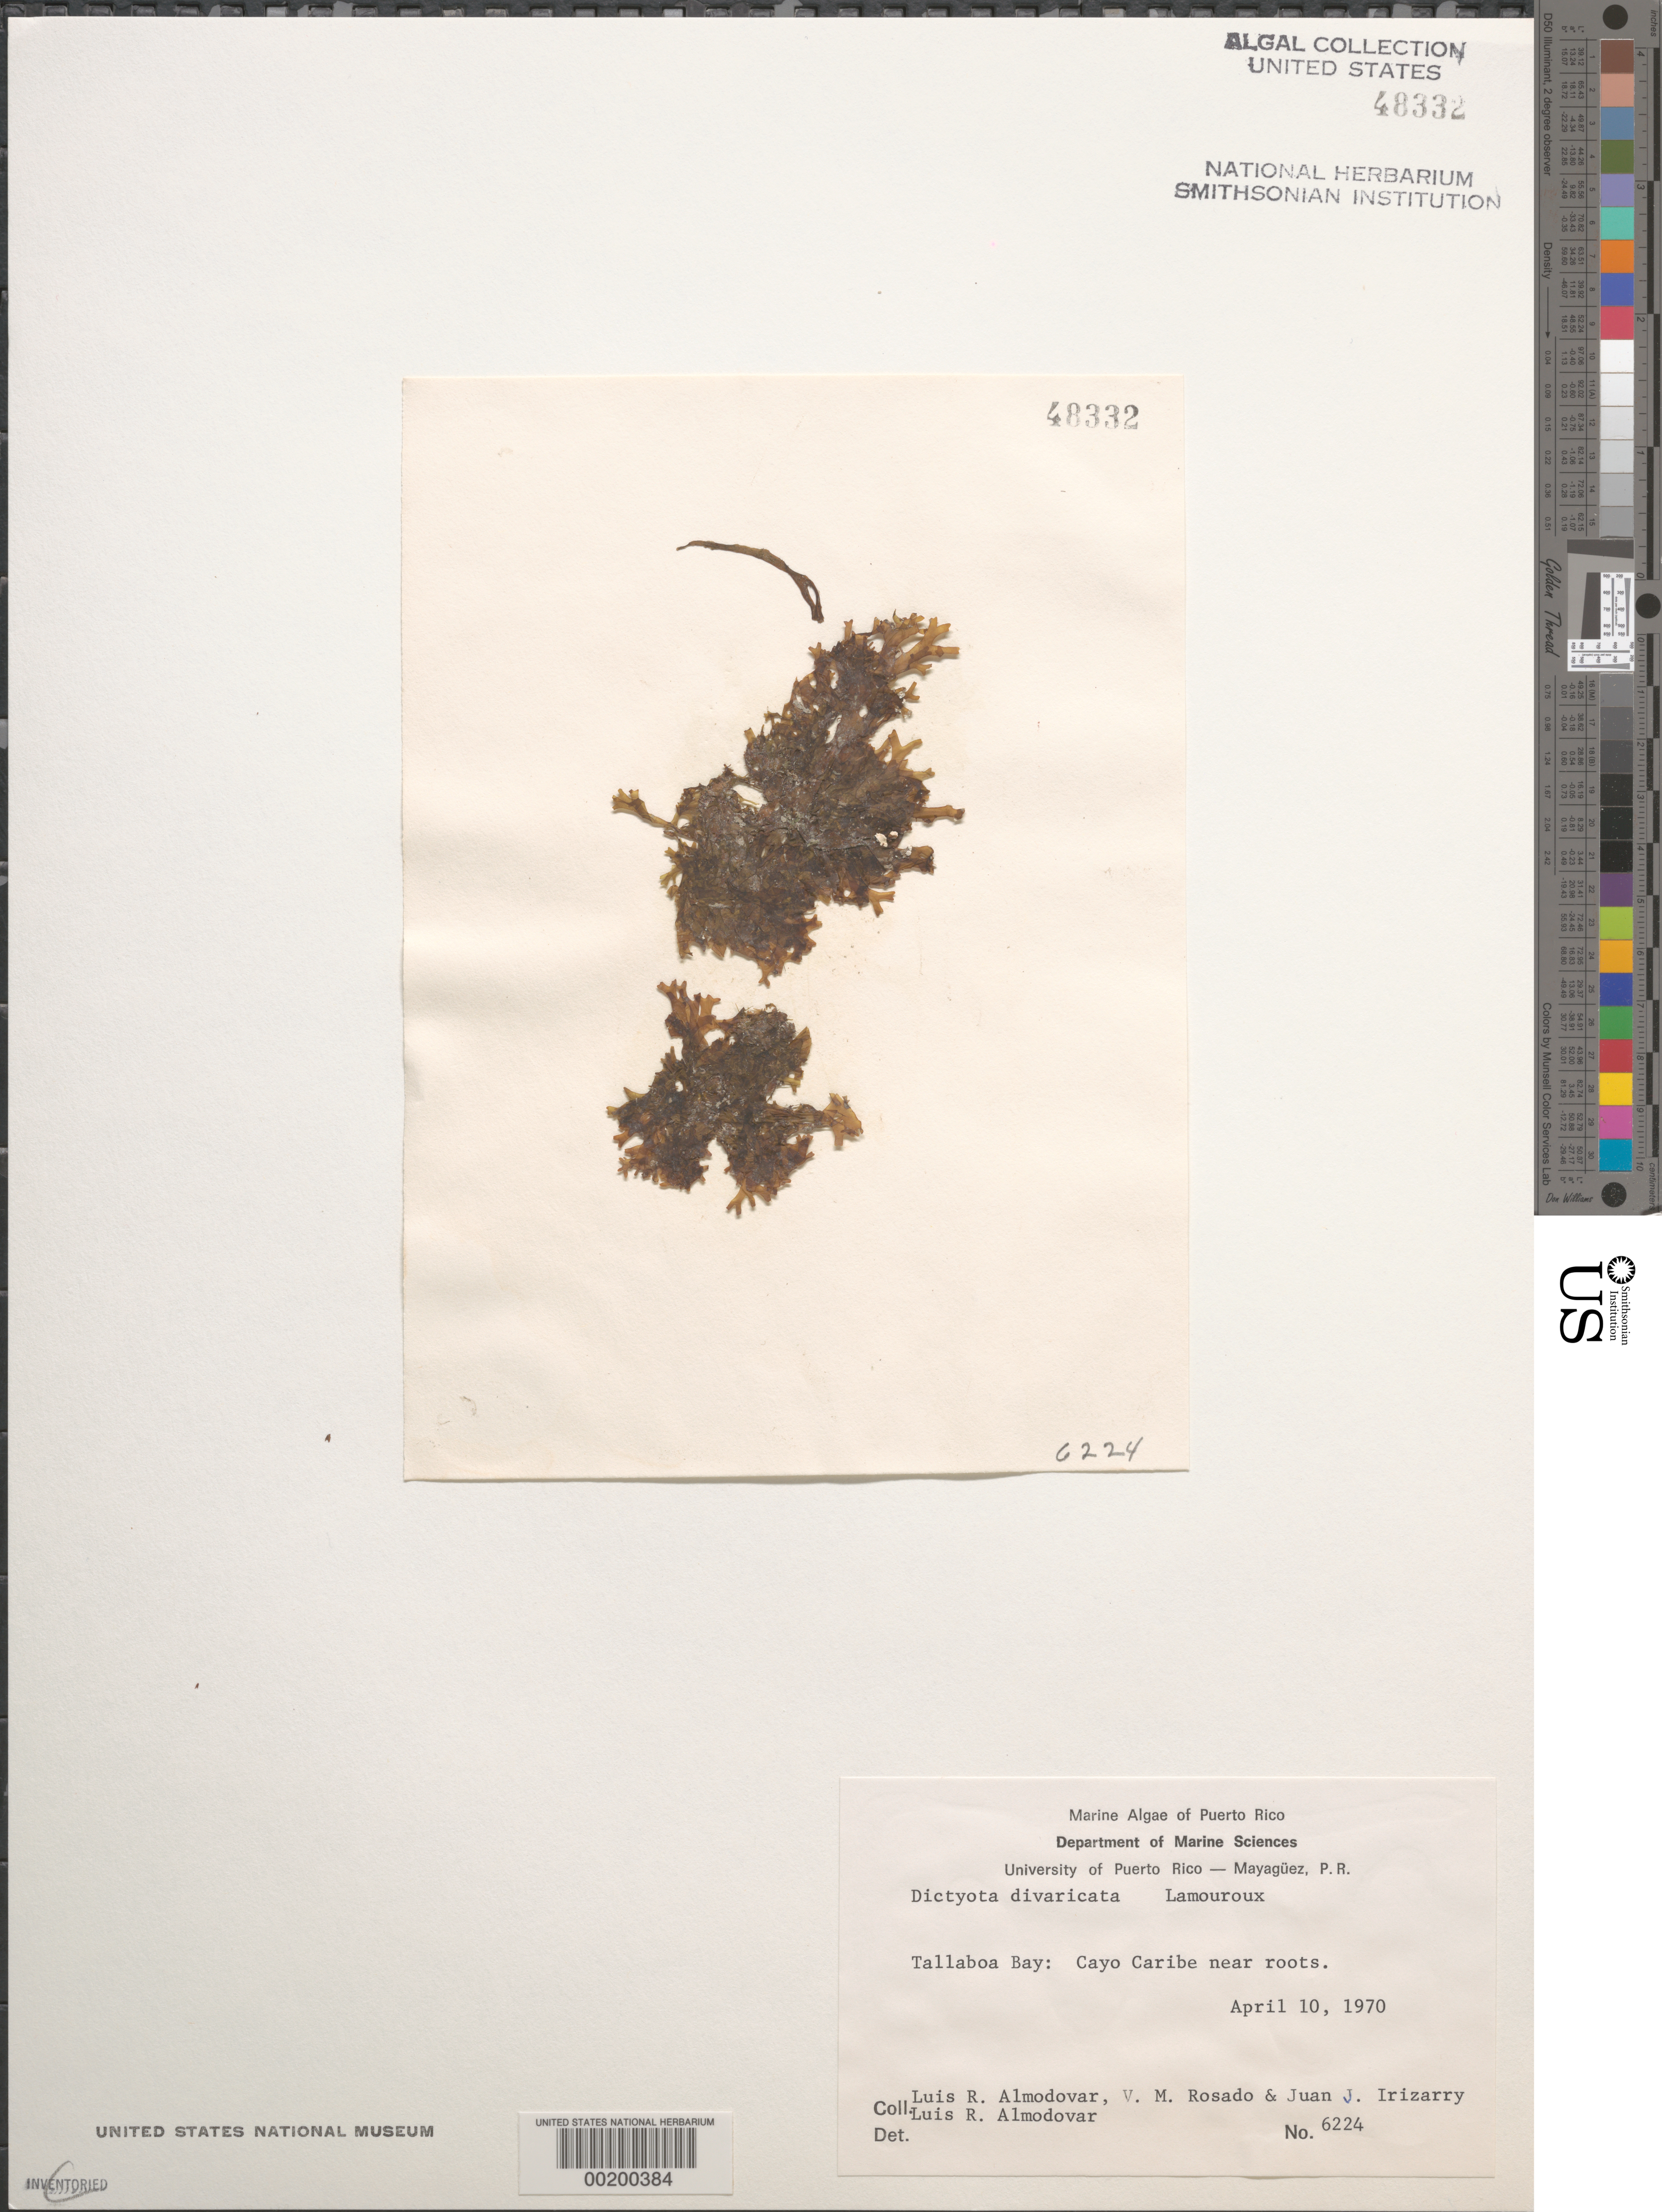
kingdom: Chromista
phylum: Ochrophyta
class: Phaeophyceae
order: Dictyotales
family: Dictyotaceae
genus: Dictyota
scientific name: Dictyota divaricata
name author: J.V.Lamouroux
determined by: Almodovar, L. R.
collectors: L. Almodovar, V. Rosado & J. Irizarry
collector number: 6224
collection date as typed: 10 Apr 1970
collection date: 1970-04-10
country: Puerto Rico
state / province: Penuelas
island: Cayo Caribe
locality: Tallaboa Bay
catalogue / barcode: US 48332